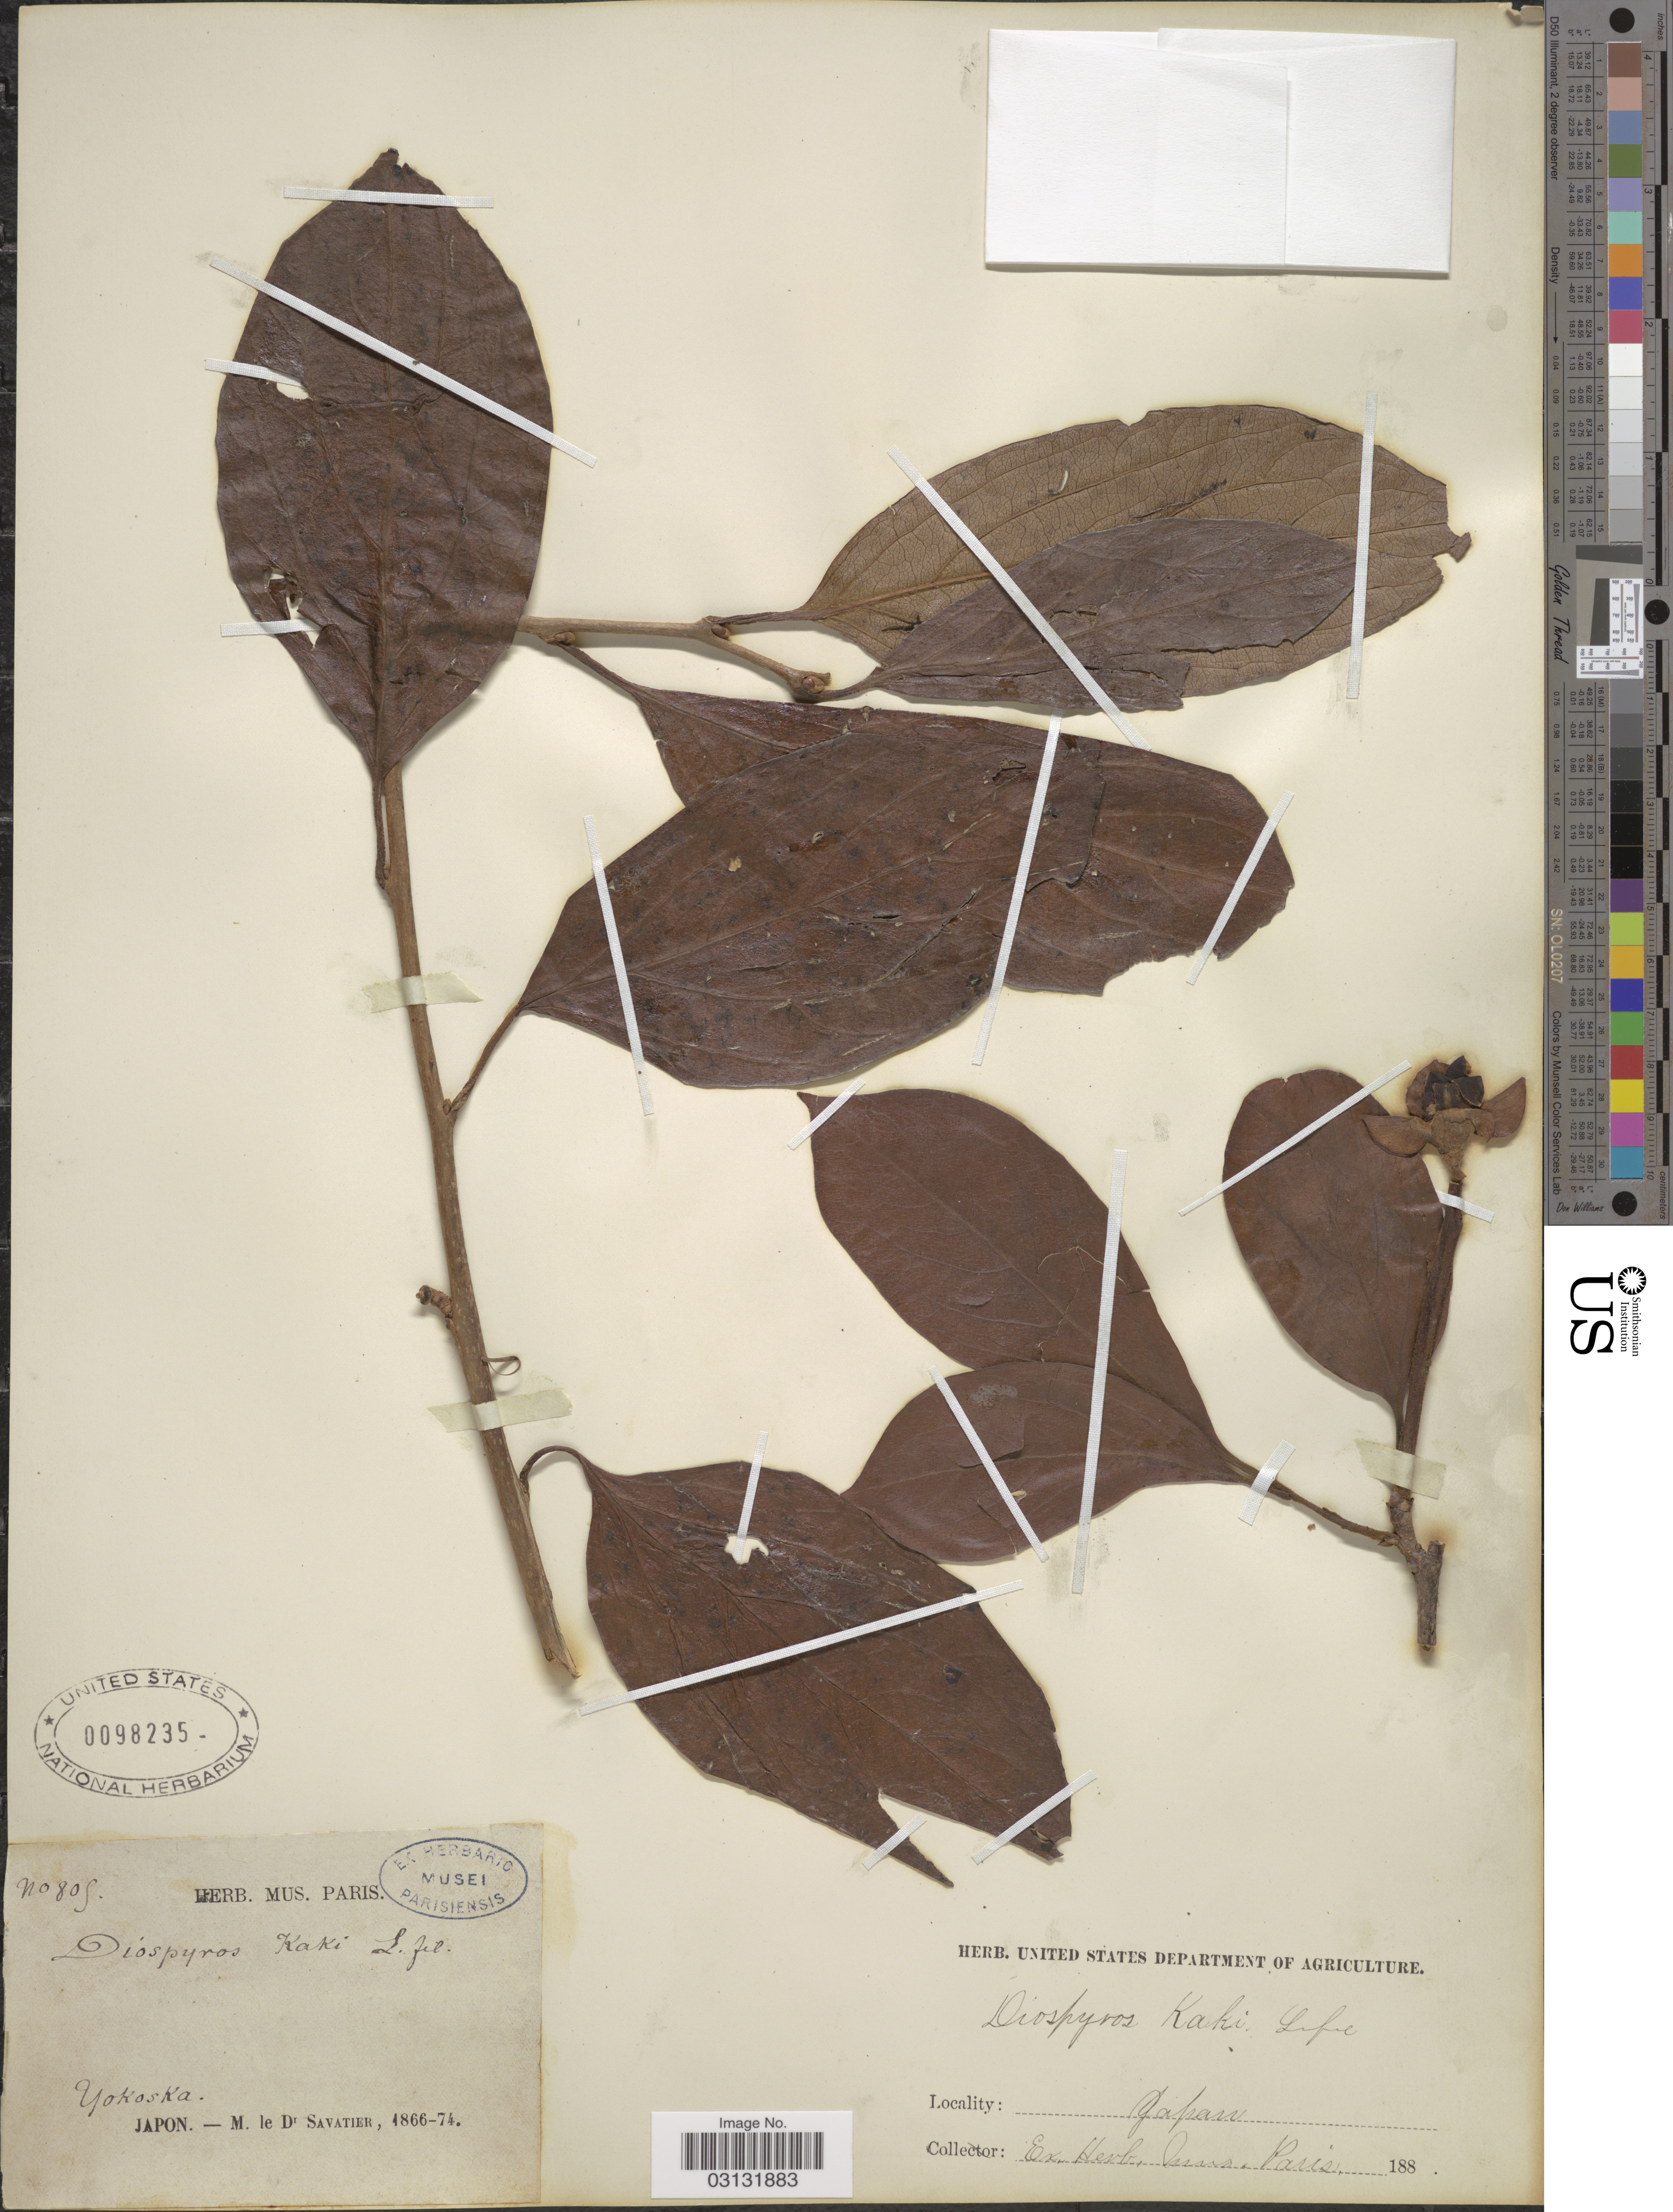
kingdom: Plantae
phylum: Tracheophyta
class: Magnoliopsida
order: Ericales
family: Ebenaceae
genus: Diospyros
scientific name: Diospyros kaki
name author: Thunb.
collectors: M. Savatier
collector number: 805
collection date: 1866/1874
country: Japan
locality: Yokoska.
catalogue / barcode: US 98235